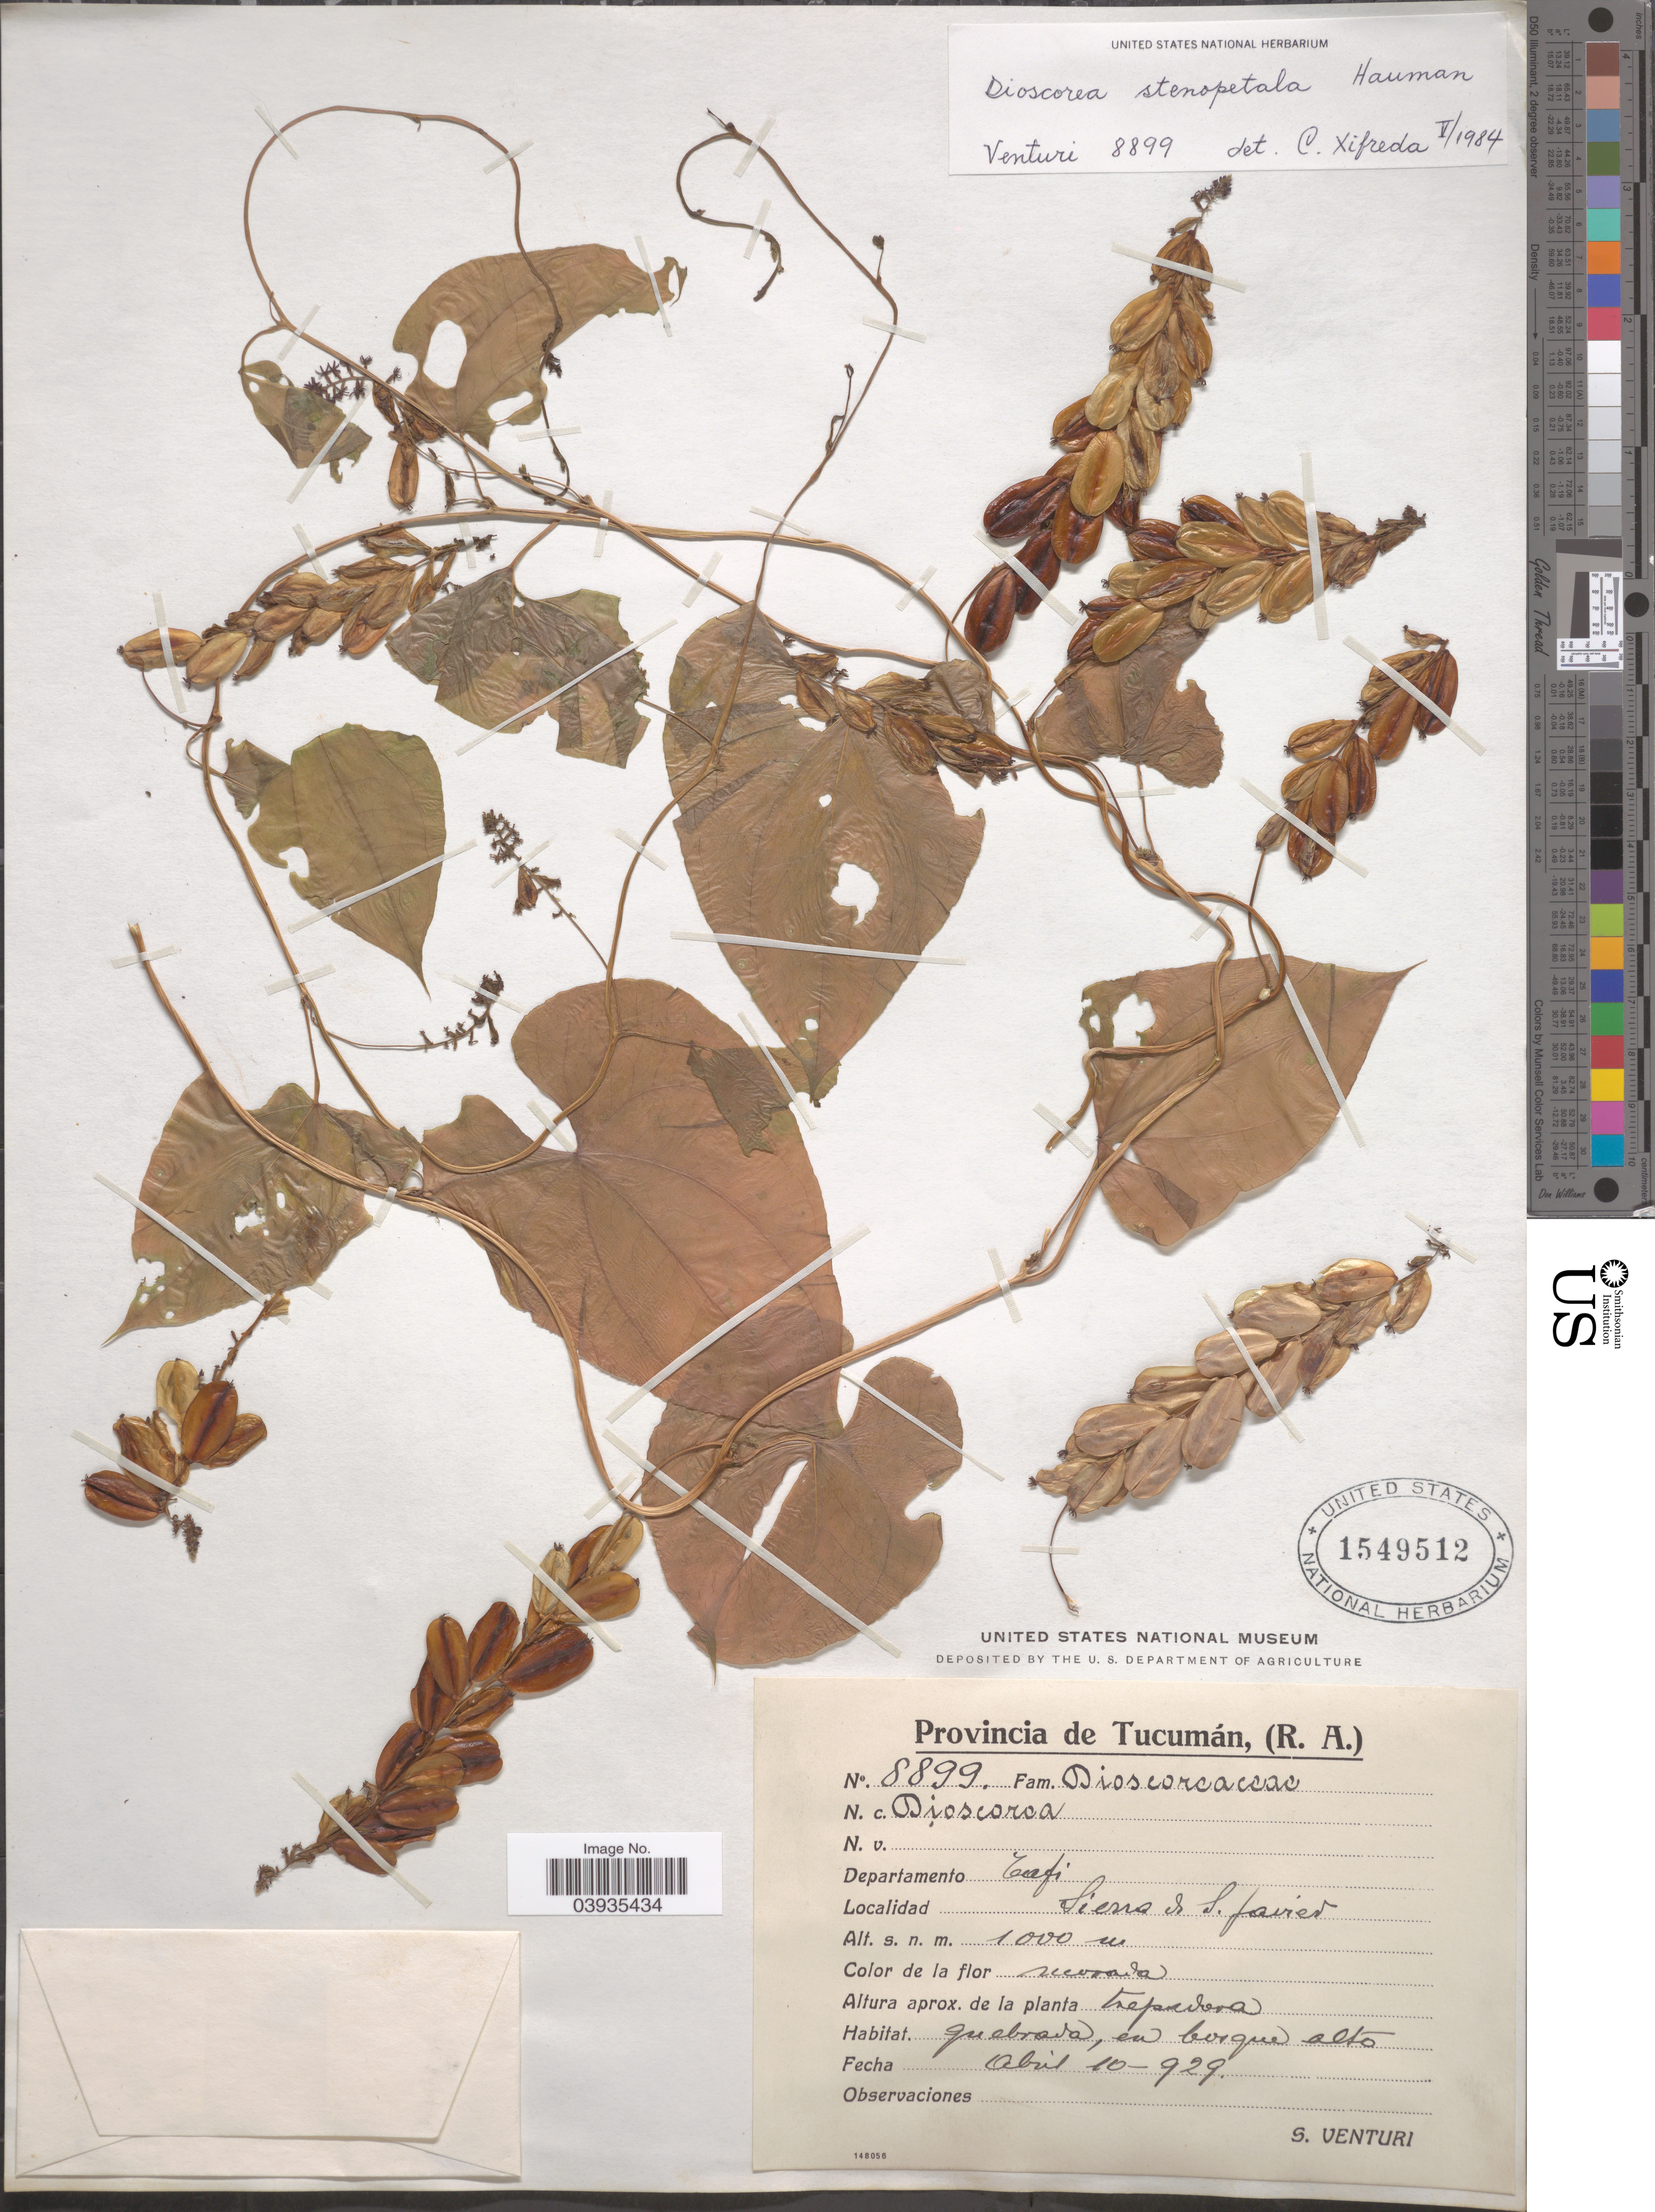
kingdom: Plantae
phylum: Tracheophyta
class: Liliopsida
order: Dioscoreales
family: Dioscoreaceae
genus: Dioscorea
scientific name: Dioscorea stenopetala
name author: Hauman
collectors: S. Venturi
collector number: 8899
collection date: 1929-04-10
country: Argentina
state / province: Tucuman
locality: Departamento Tafi. Sierra et S. Javier.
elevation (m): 1000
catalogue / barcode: US 1549512